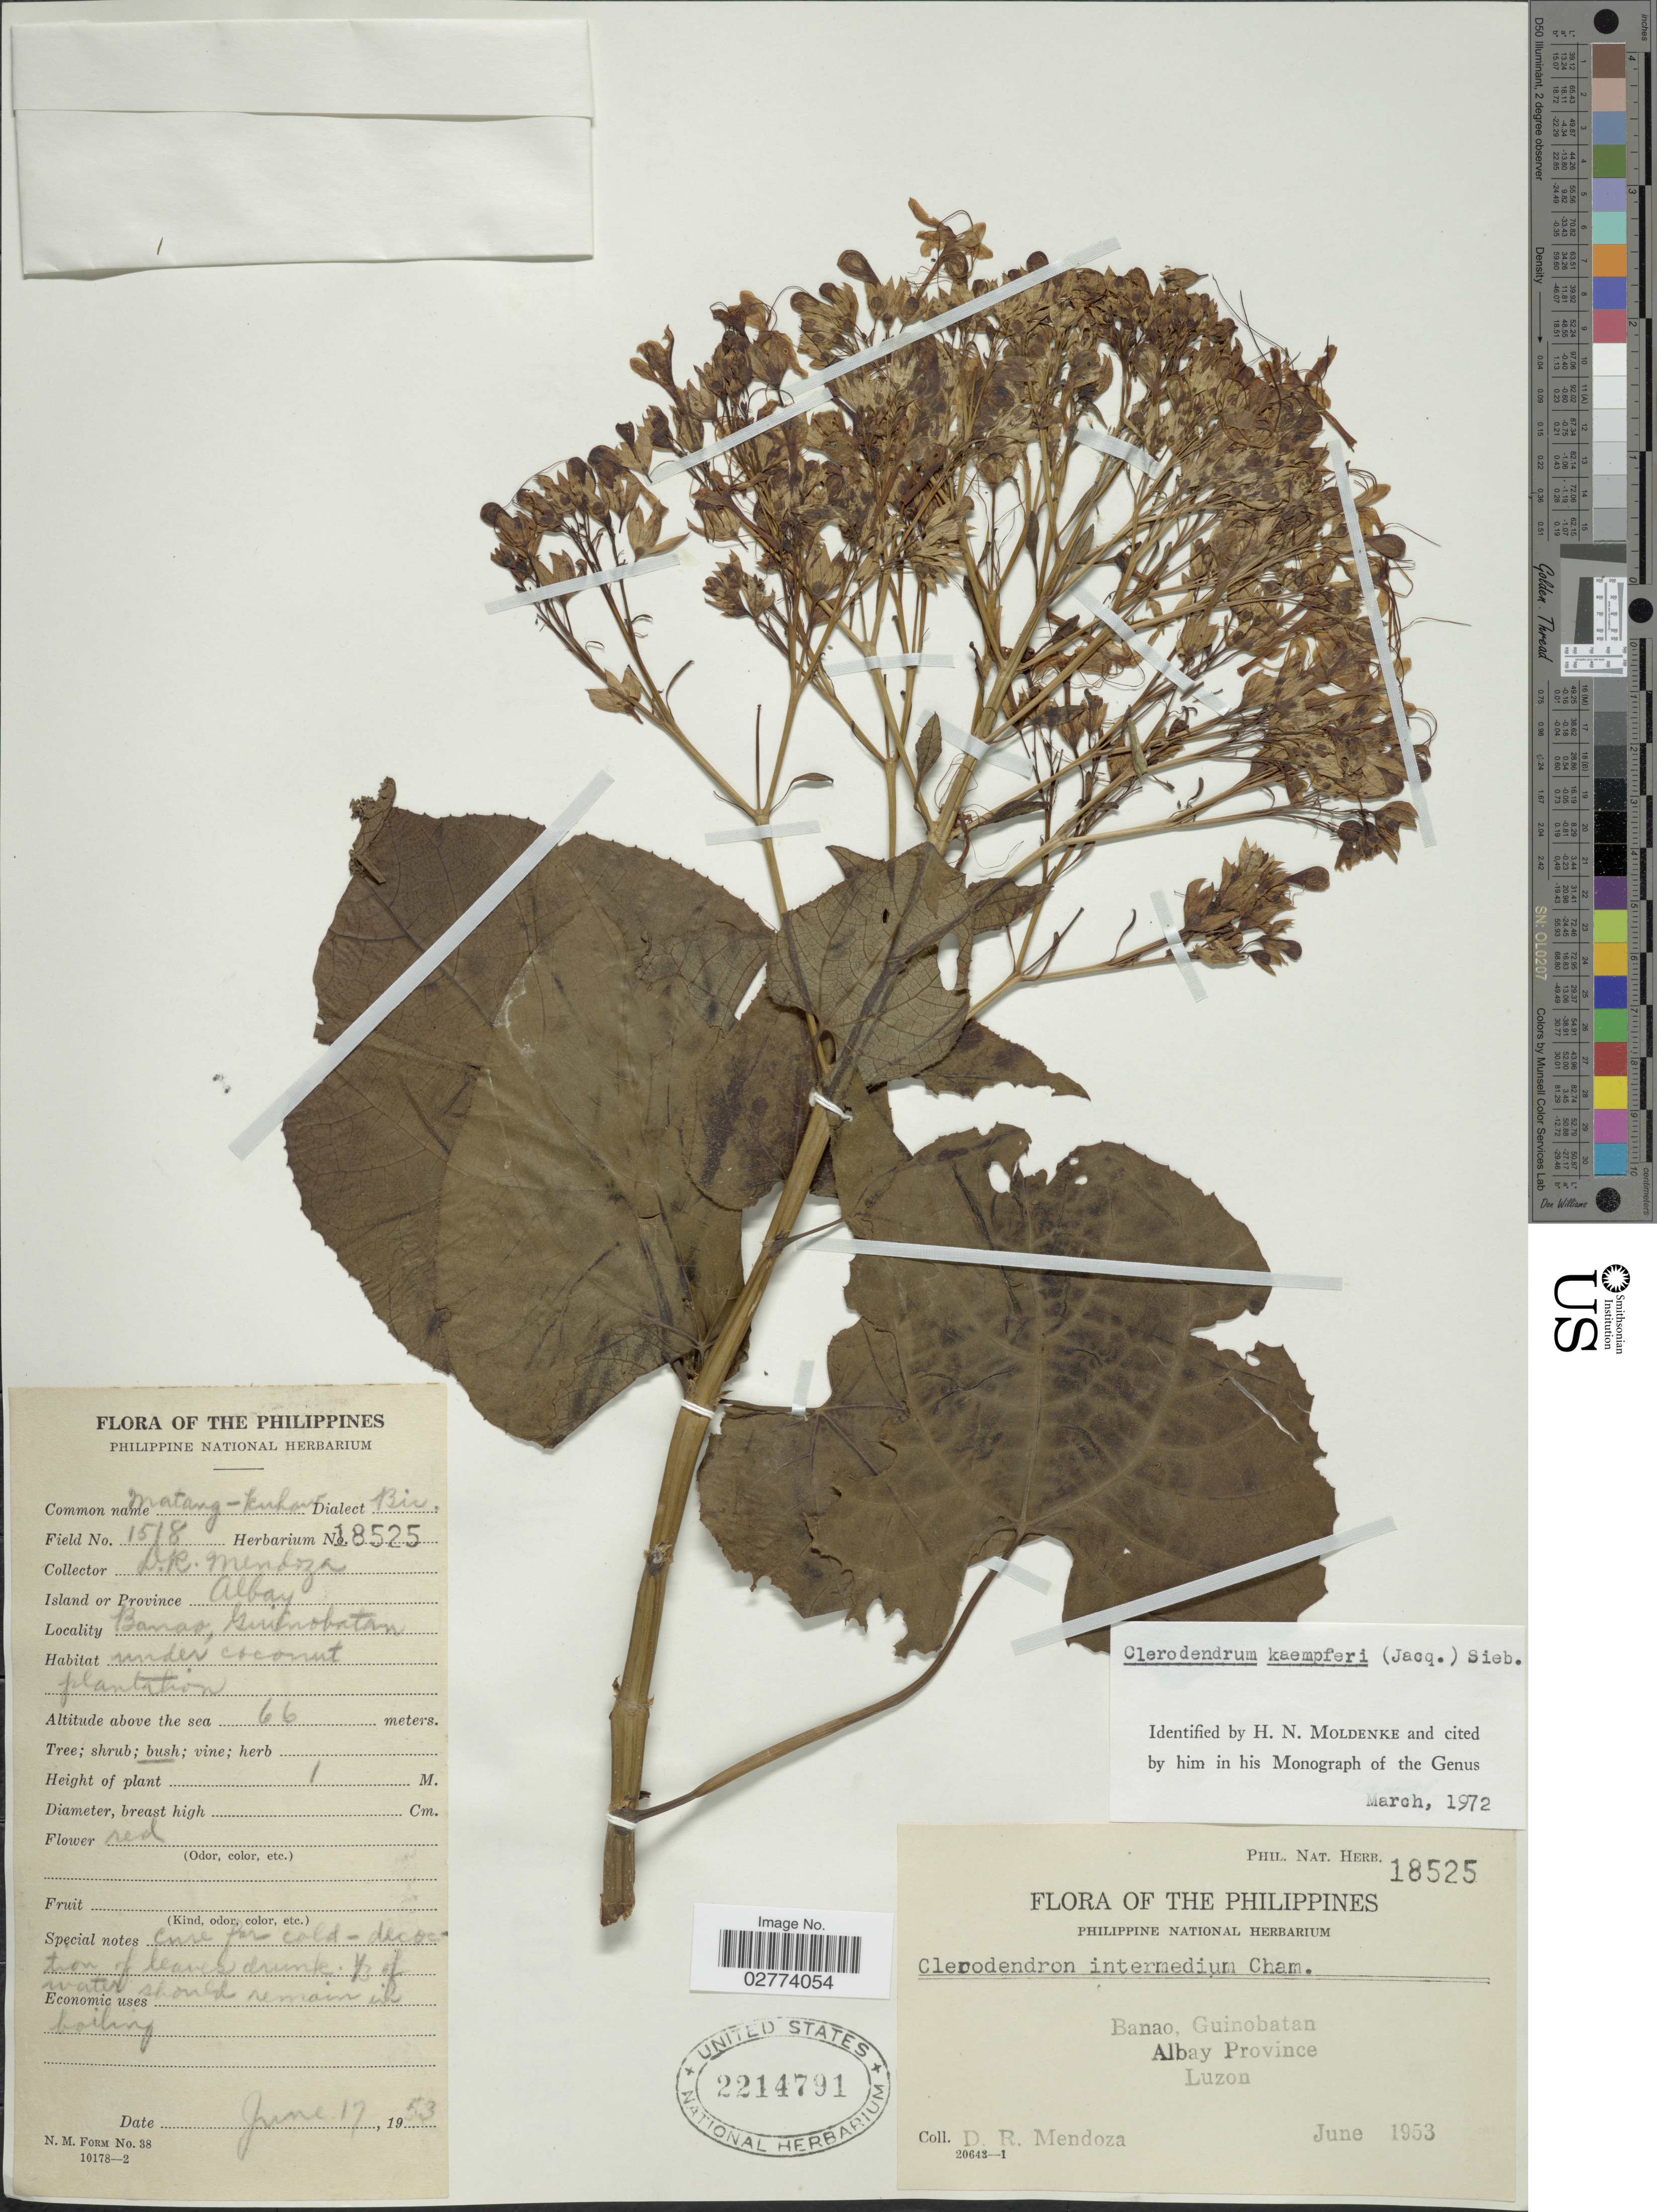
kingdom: Plantae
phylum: Tracheophyta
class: Magnoliopsida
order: Lamiales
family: Lamiaceae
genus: Clerodendrum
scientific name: Clerodendrum kaempferi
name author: (Jacq.) Siebold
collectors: D. Mendoza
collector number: Phil. Nat. Herb. 18525/ 1518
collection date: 1953-06-17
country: Philippines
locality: Banao, Guinobatan, Albay Province, Luzon.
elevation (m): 66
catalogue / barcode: US 2214791